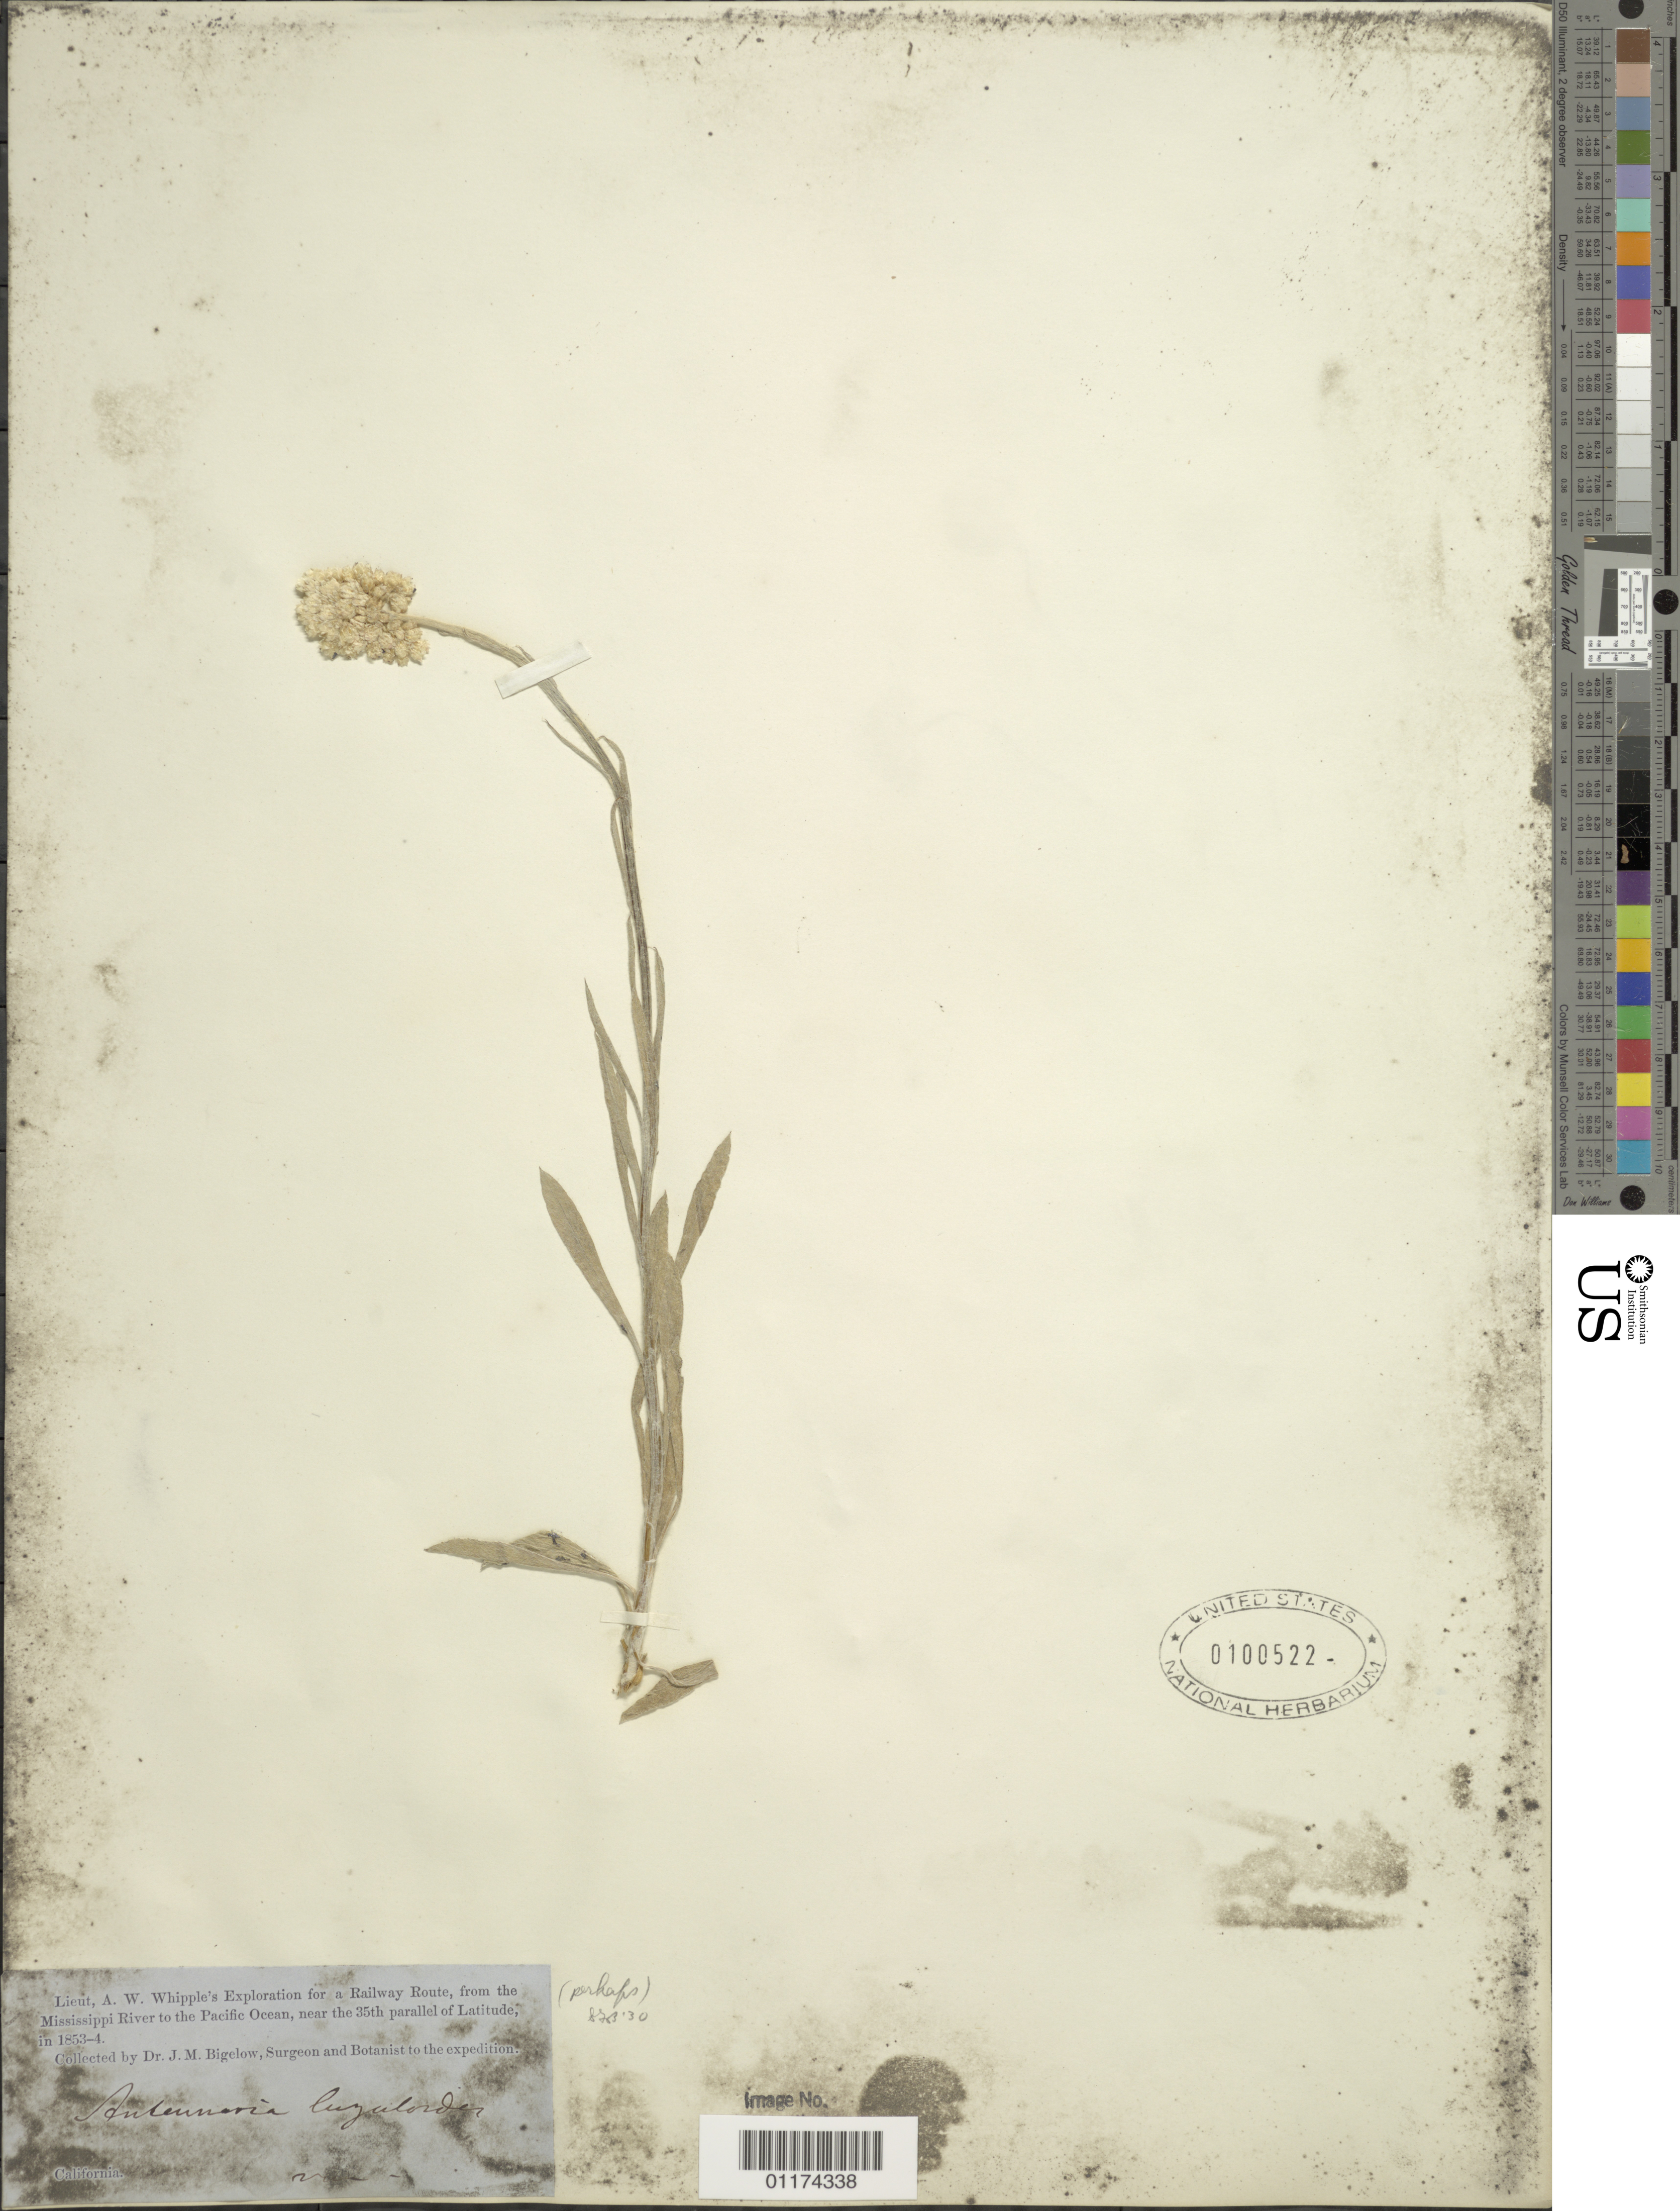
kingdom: Plantae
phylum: Tracheophyta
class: Magnoliopsida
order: Asterales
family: Asteraceae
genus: Antennaria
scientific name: Antennaria luzuloides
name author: Torr. & A. Gray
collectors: J. M. Bigelow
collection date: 1853/1854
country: United States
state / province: California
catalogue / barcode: US 100522